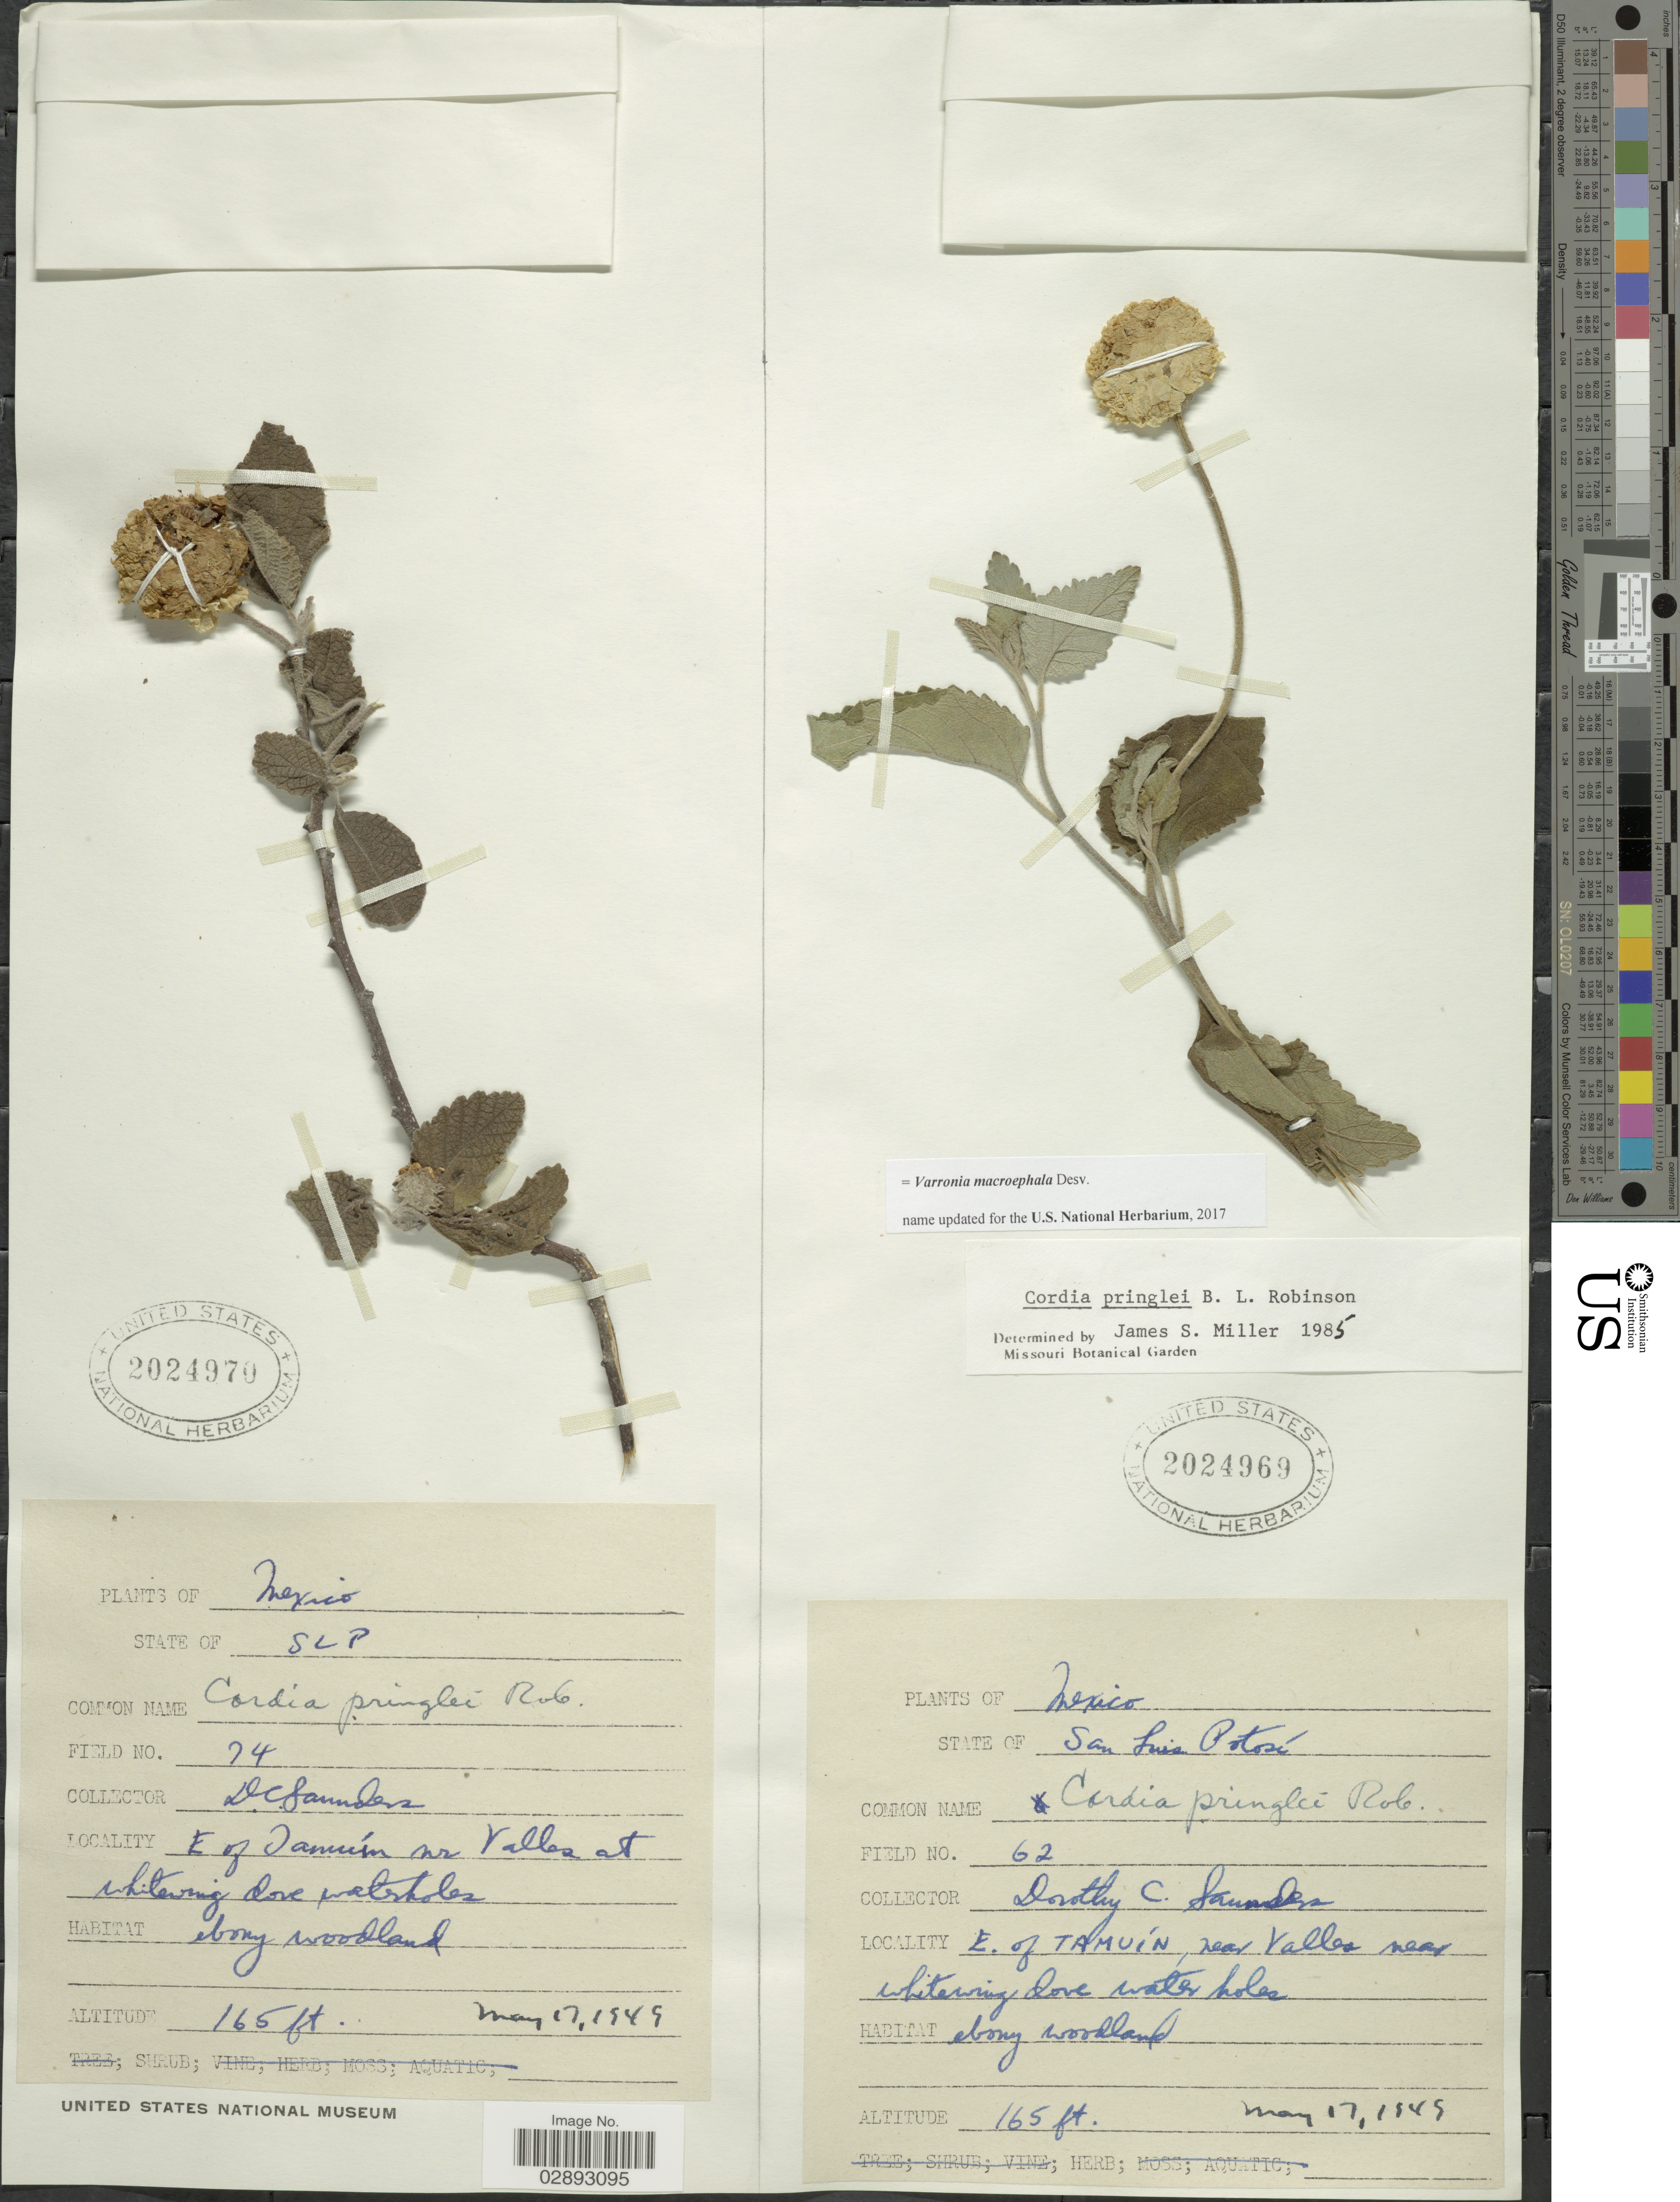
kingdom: Plantae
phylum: Tracheophyta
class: Magnoliopsida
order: Boraginales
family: Cordiaceae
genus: Varronia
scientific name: Varronia macrocephala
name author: Desv.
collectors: D. C. Saunders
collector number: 62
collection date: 1949-05-17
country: Mexico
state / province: San Luis Potosí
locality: State of San Luis Potosí. E. of Tamuín near Valles near whitening above waterholes.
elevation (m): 50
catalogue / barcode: US 2024969-2